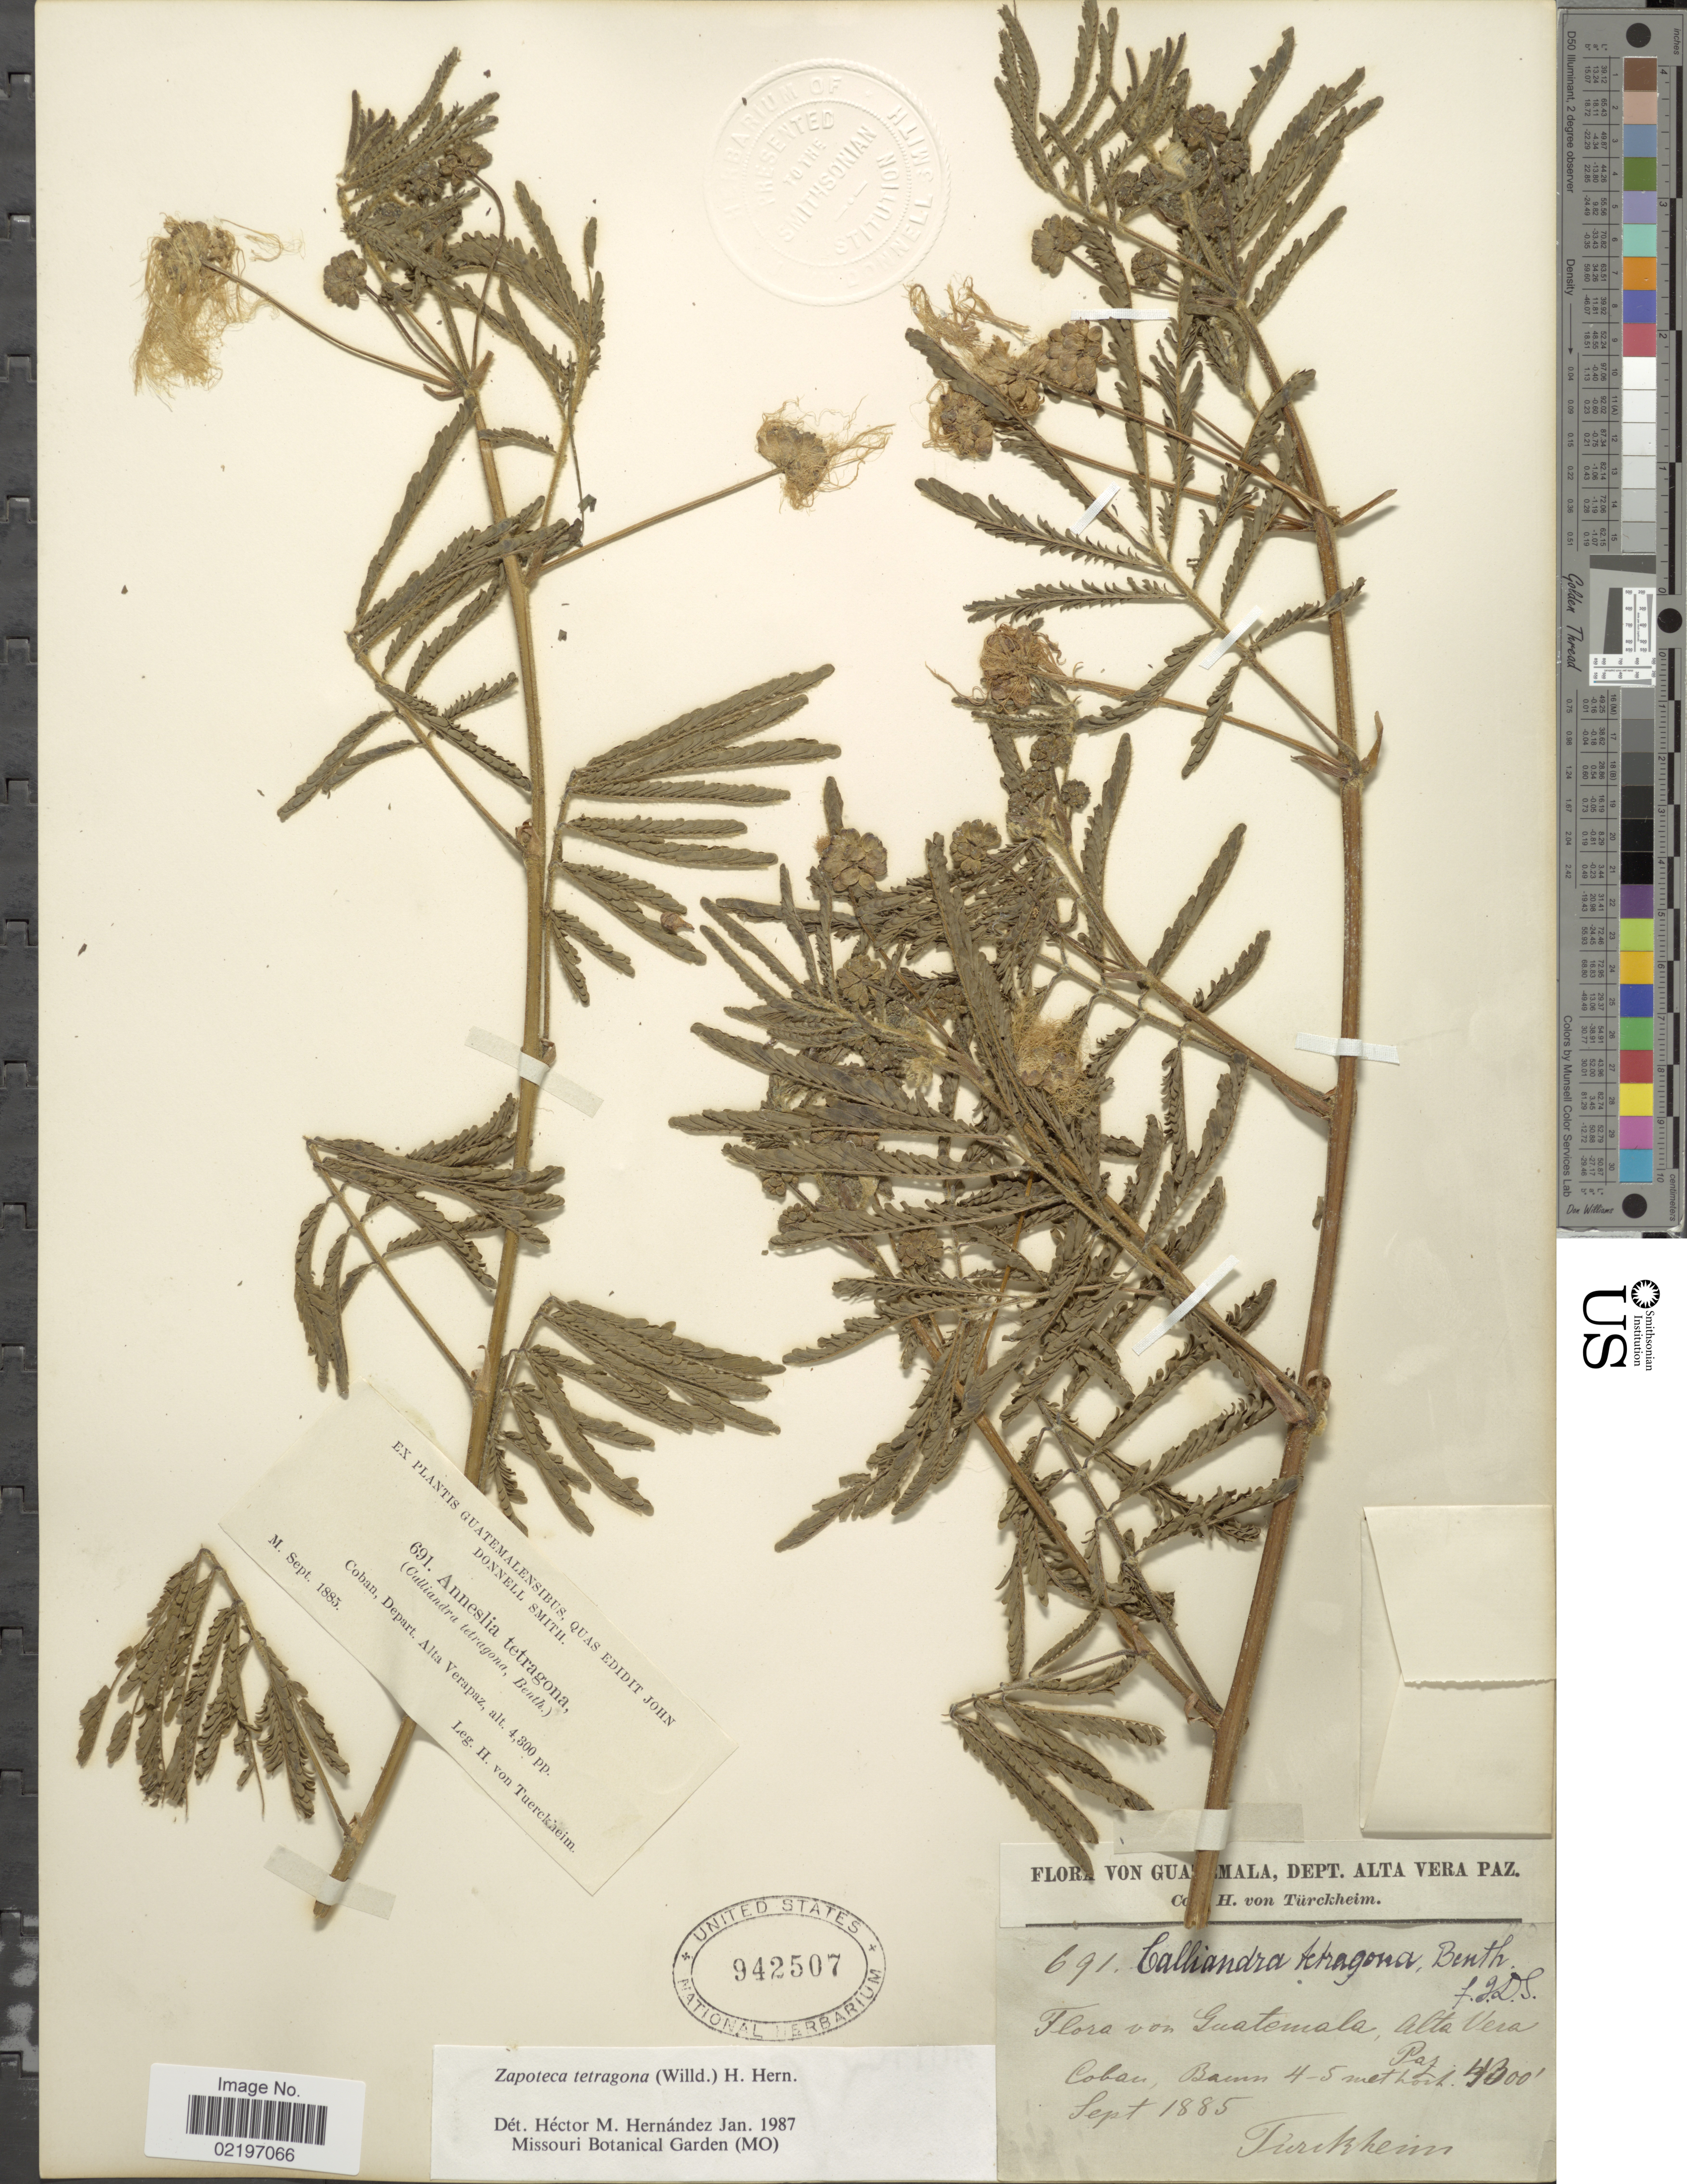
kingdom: Plantae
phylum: Tracheophyta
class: Magnoliopsida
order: Fabales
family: Fabaceae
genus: Zapoteca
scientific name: Zapoteca tetragona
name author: (Willd.) H.M. Hern.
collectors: H. von Türckheim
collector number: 691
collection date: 1885-09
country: Guatemala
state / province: Alta Verapaz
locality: Alta Vera Coban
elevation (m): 1311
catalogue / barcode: US 942507